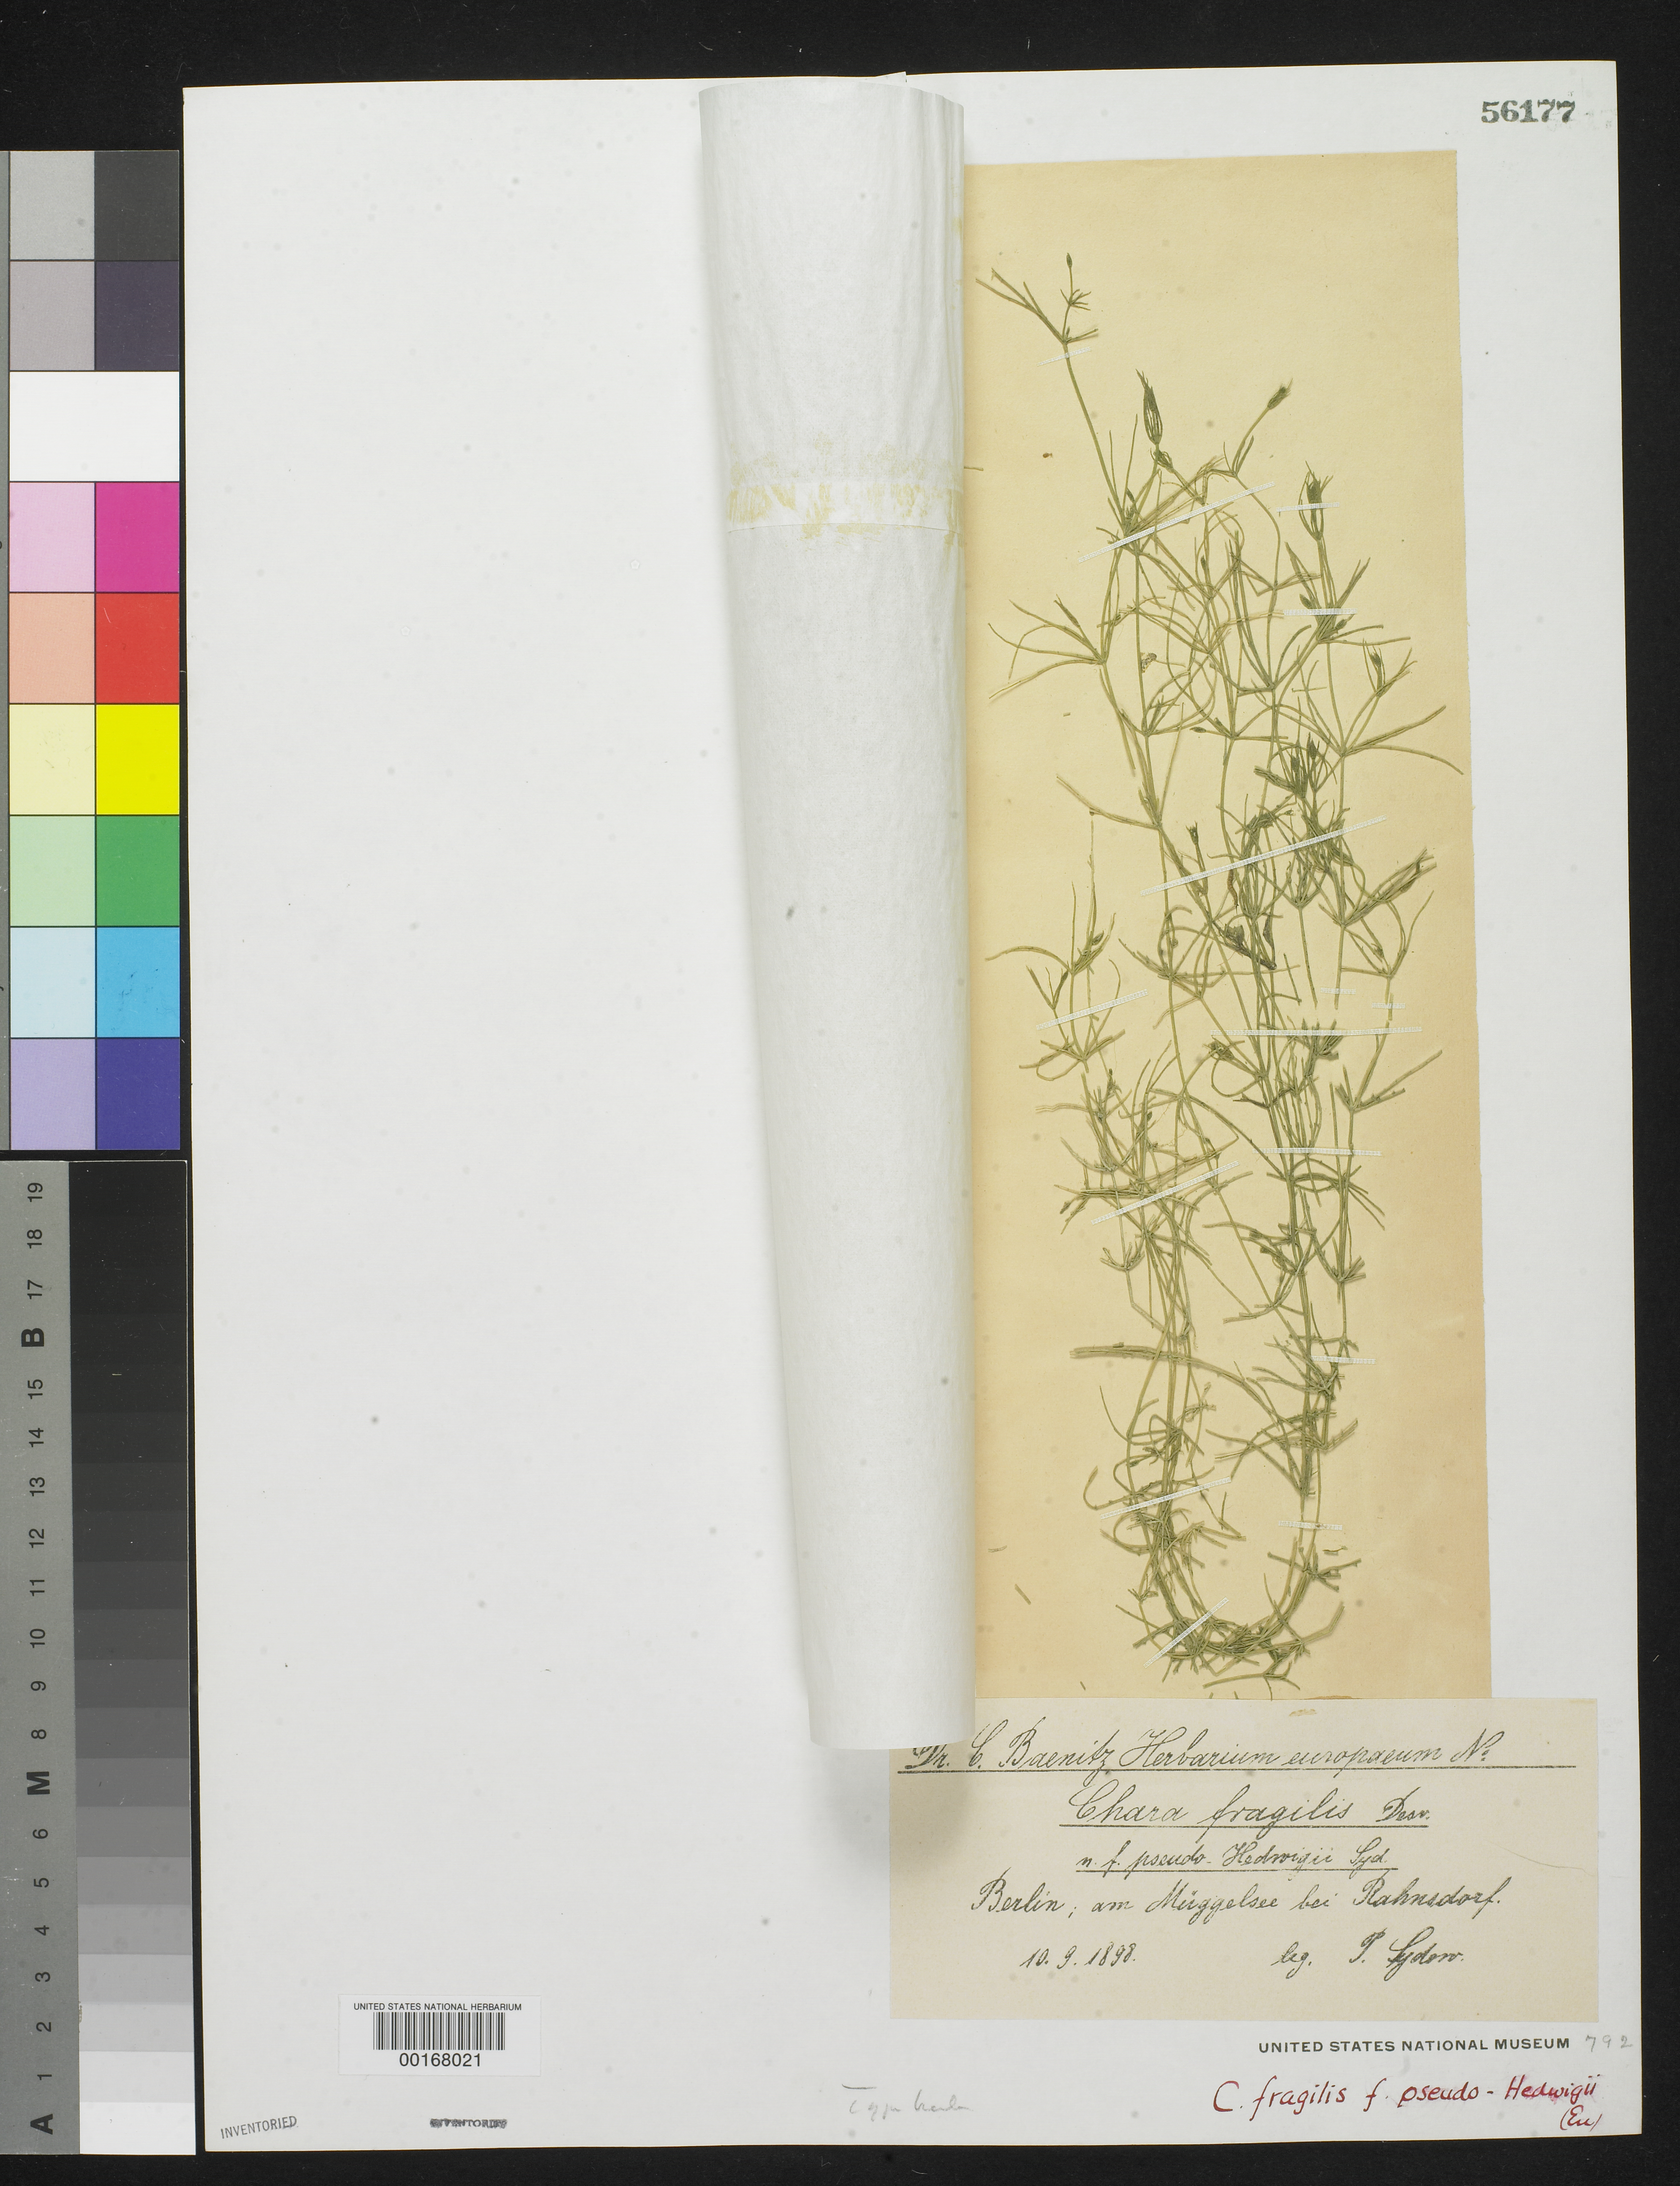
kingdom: Plantae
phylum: Charophyta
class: Charophyceae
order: Charales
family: Characeae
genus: Chara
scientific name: Chara fragilis f. pseudo-hedwigii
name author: P. Sydow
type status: Isotype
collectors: P. Sydow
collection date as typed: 10 Sep 1898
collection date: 1898-09-10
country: Germany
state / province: Berlin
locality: Muggel See, near Rahnsdorf.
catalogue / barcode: US 56177